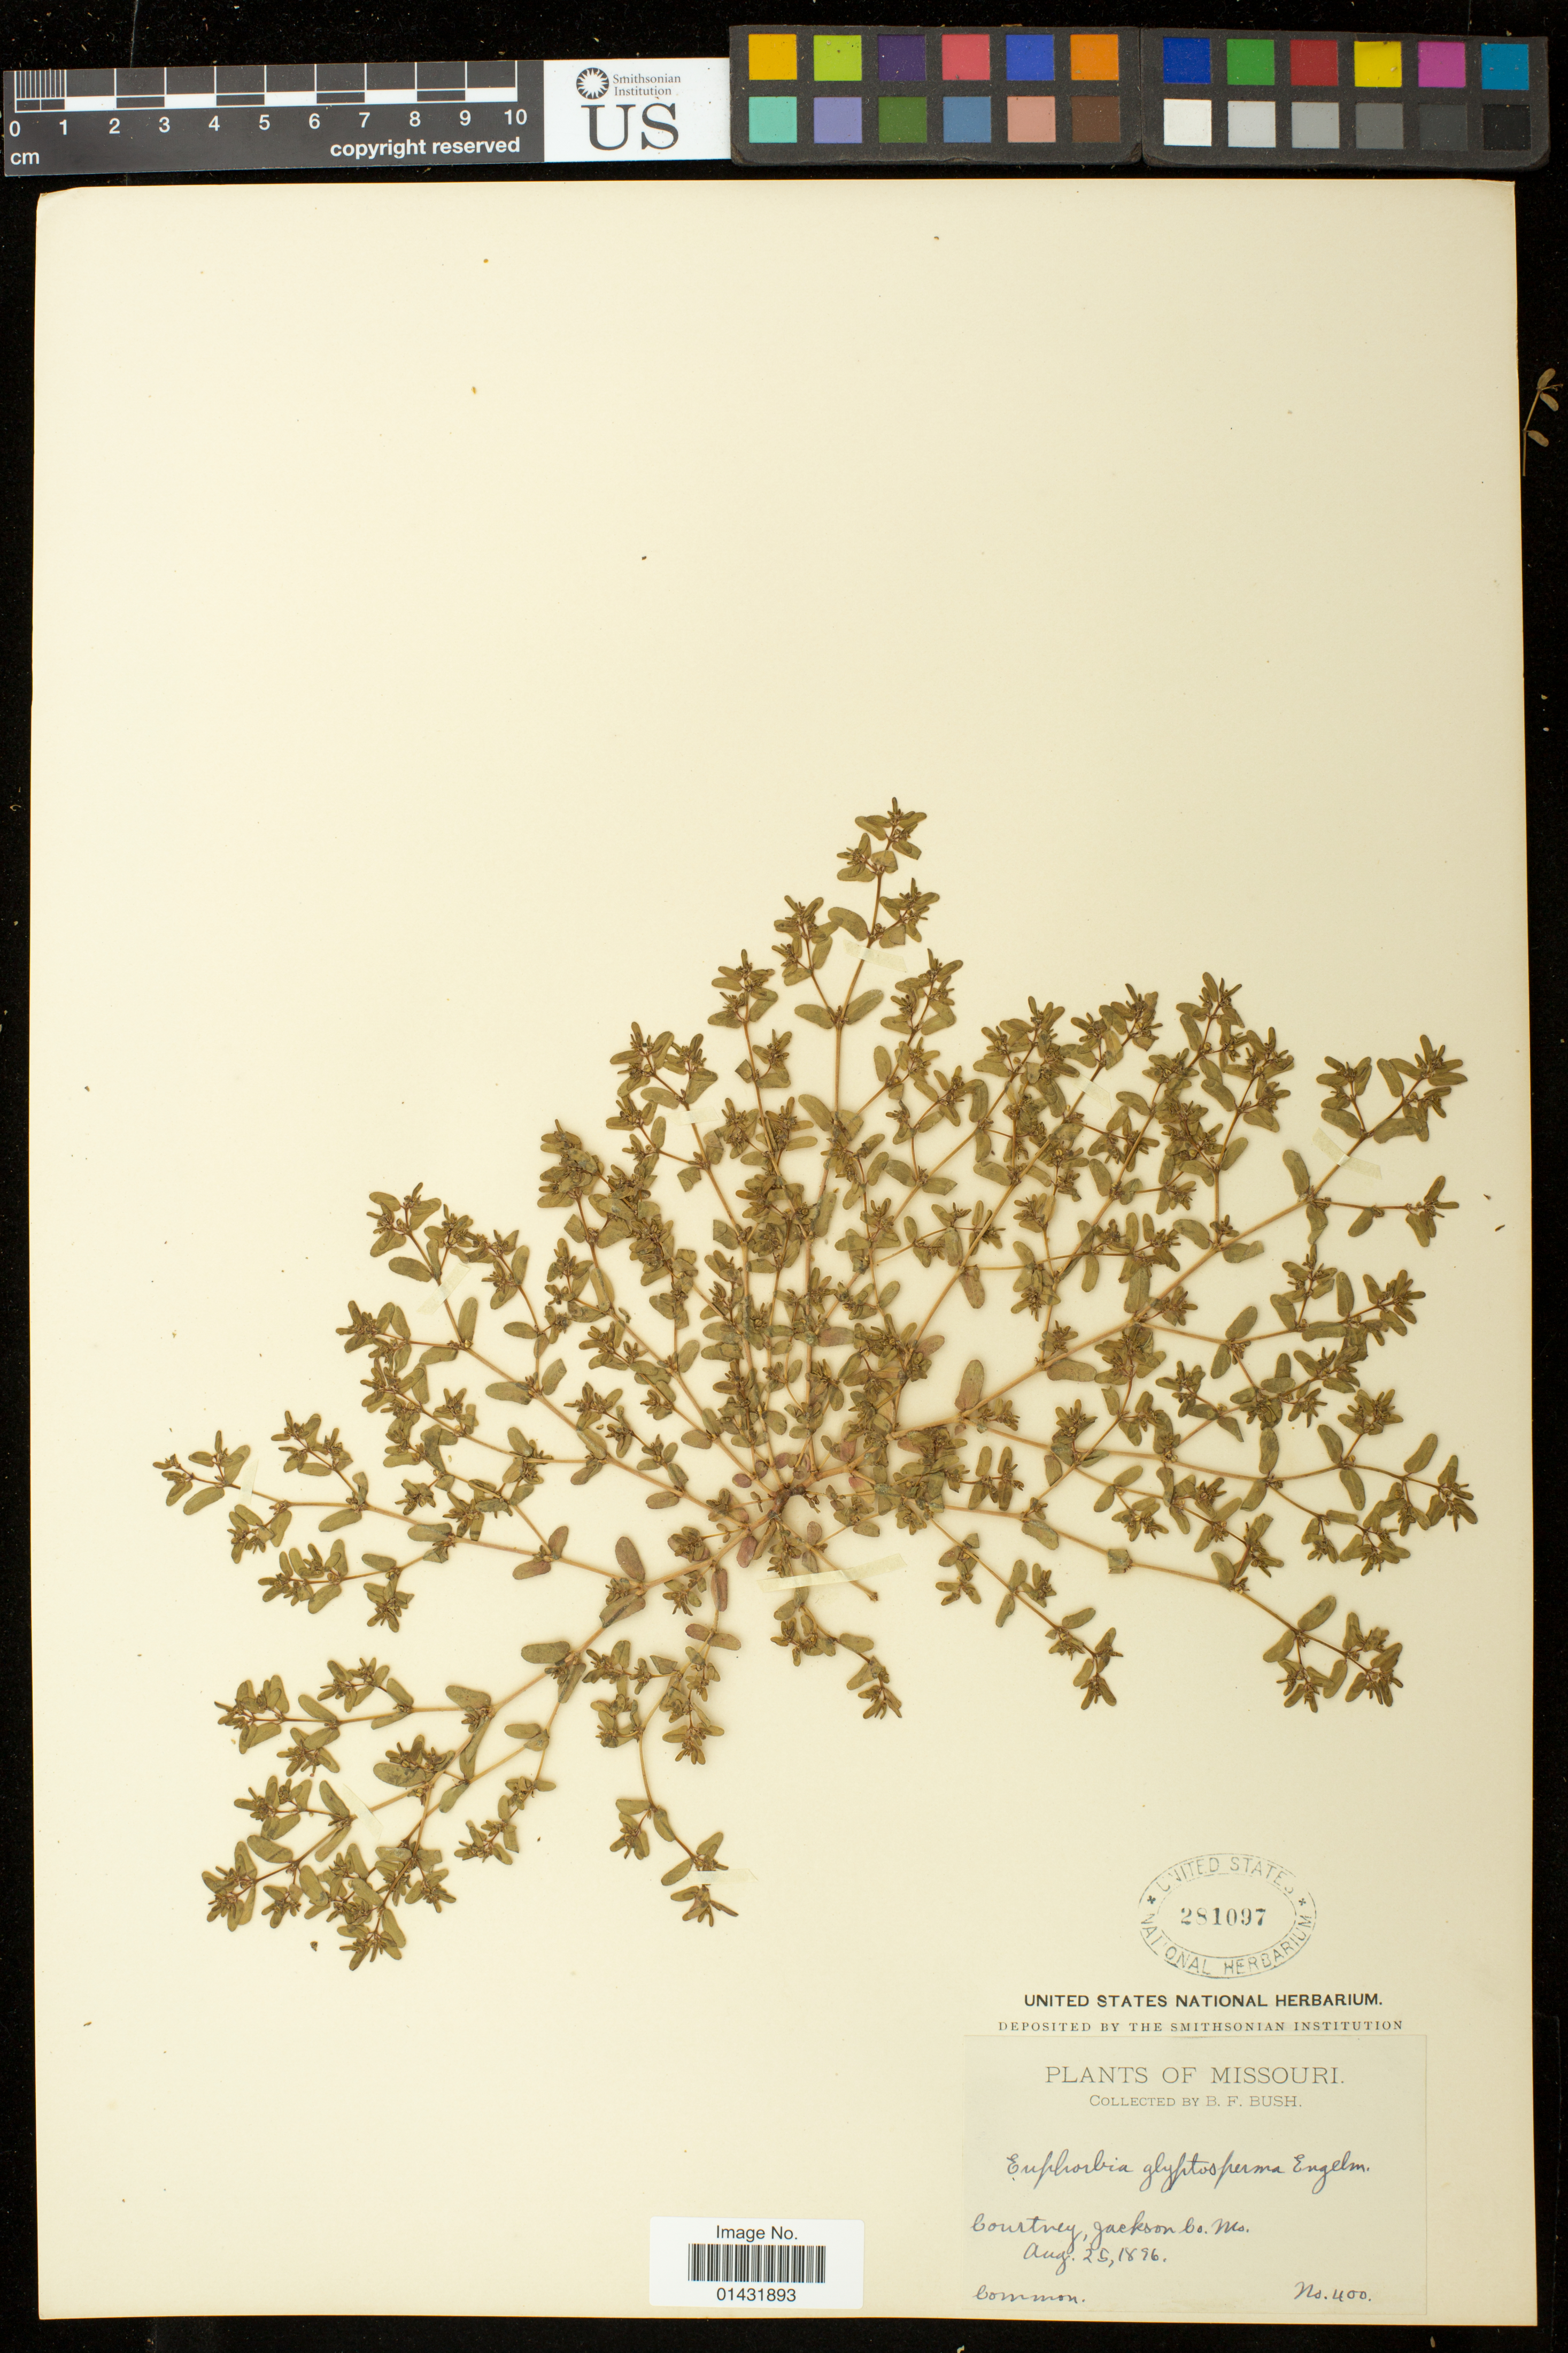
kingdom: Plantae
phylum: Tracheophyta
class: Magnoliopsida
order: Malpighiales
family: Euphorbiaceae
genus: Euphorbia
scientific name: Euphorbia glyptosperma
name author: Engelm.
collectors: B. F. Bush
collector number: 400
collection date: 1896-08-25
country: United States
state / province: Missouri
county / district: Jackson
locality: Courtney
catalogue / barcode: US 281097